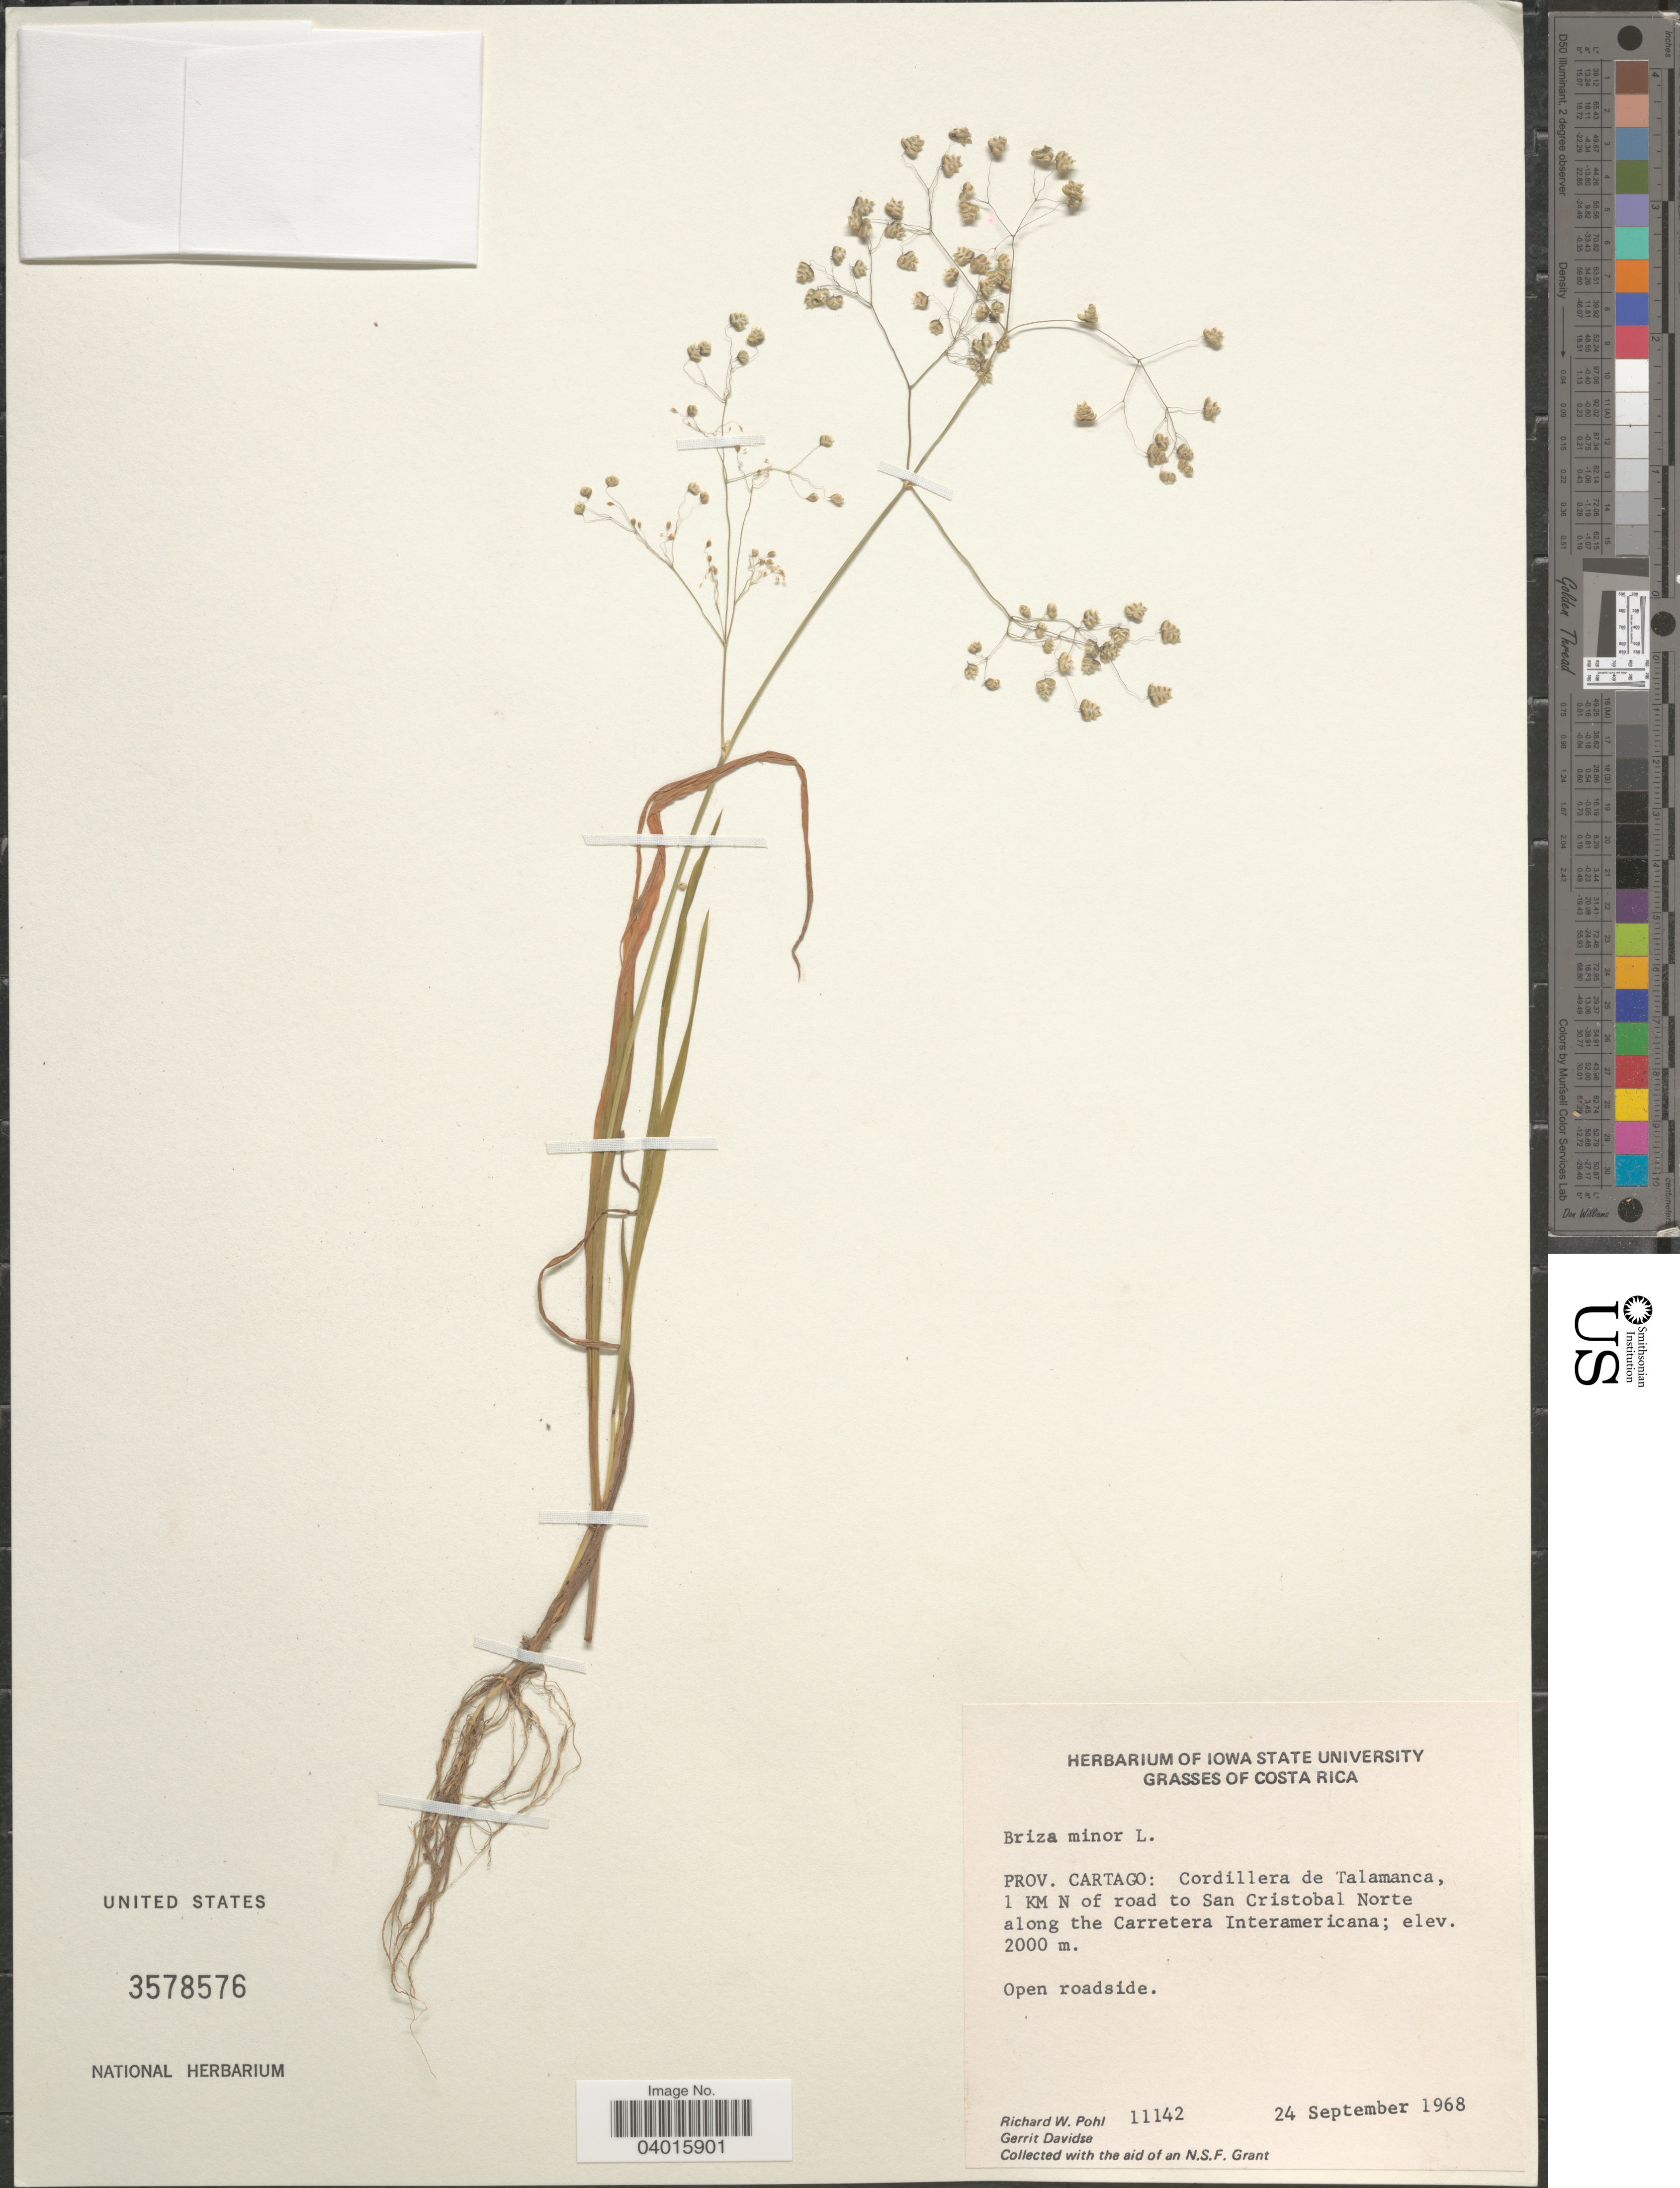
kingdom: Plantae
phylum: Tracheophyta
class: Liliopsida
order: Poales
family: Poaceae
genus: Briza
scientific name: Briza minor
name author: L.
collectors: R. W. Pohl, G. Davidse & N. Grant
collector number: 11142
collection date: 1968-09-24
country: Costa Rica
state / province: Cartago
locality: Cordillera de Talamanca, 1 KM N of road to San Cristobal Norte along the Carretera Interamericana.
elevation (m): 2000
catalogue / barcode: US 3578576